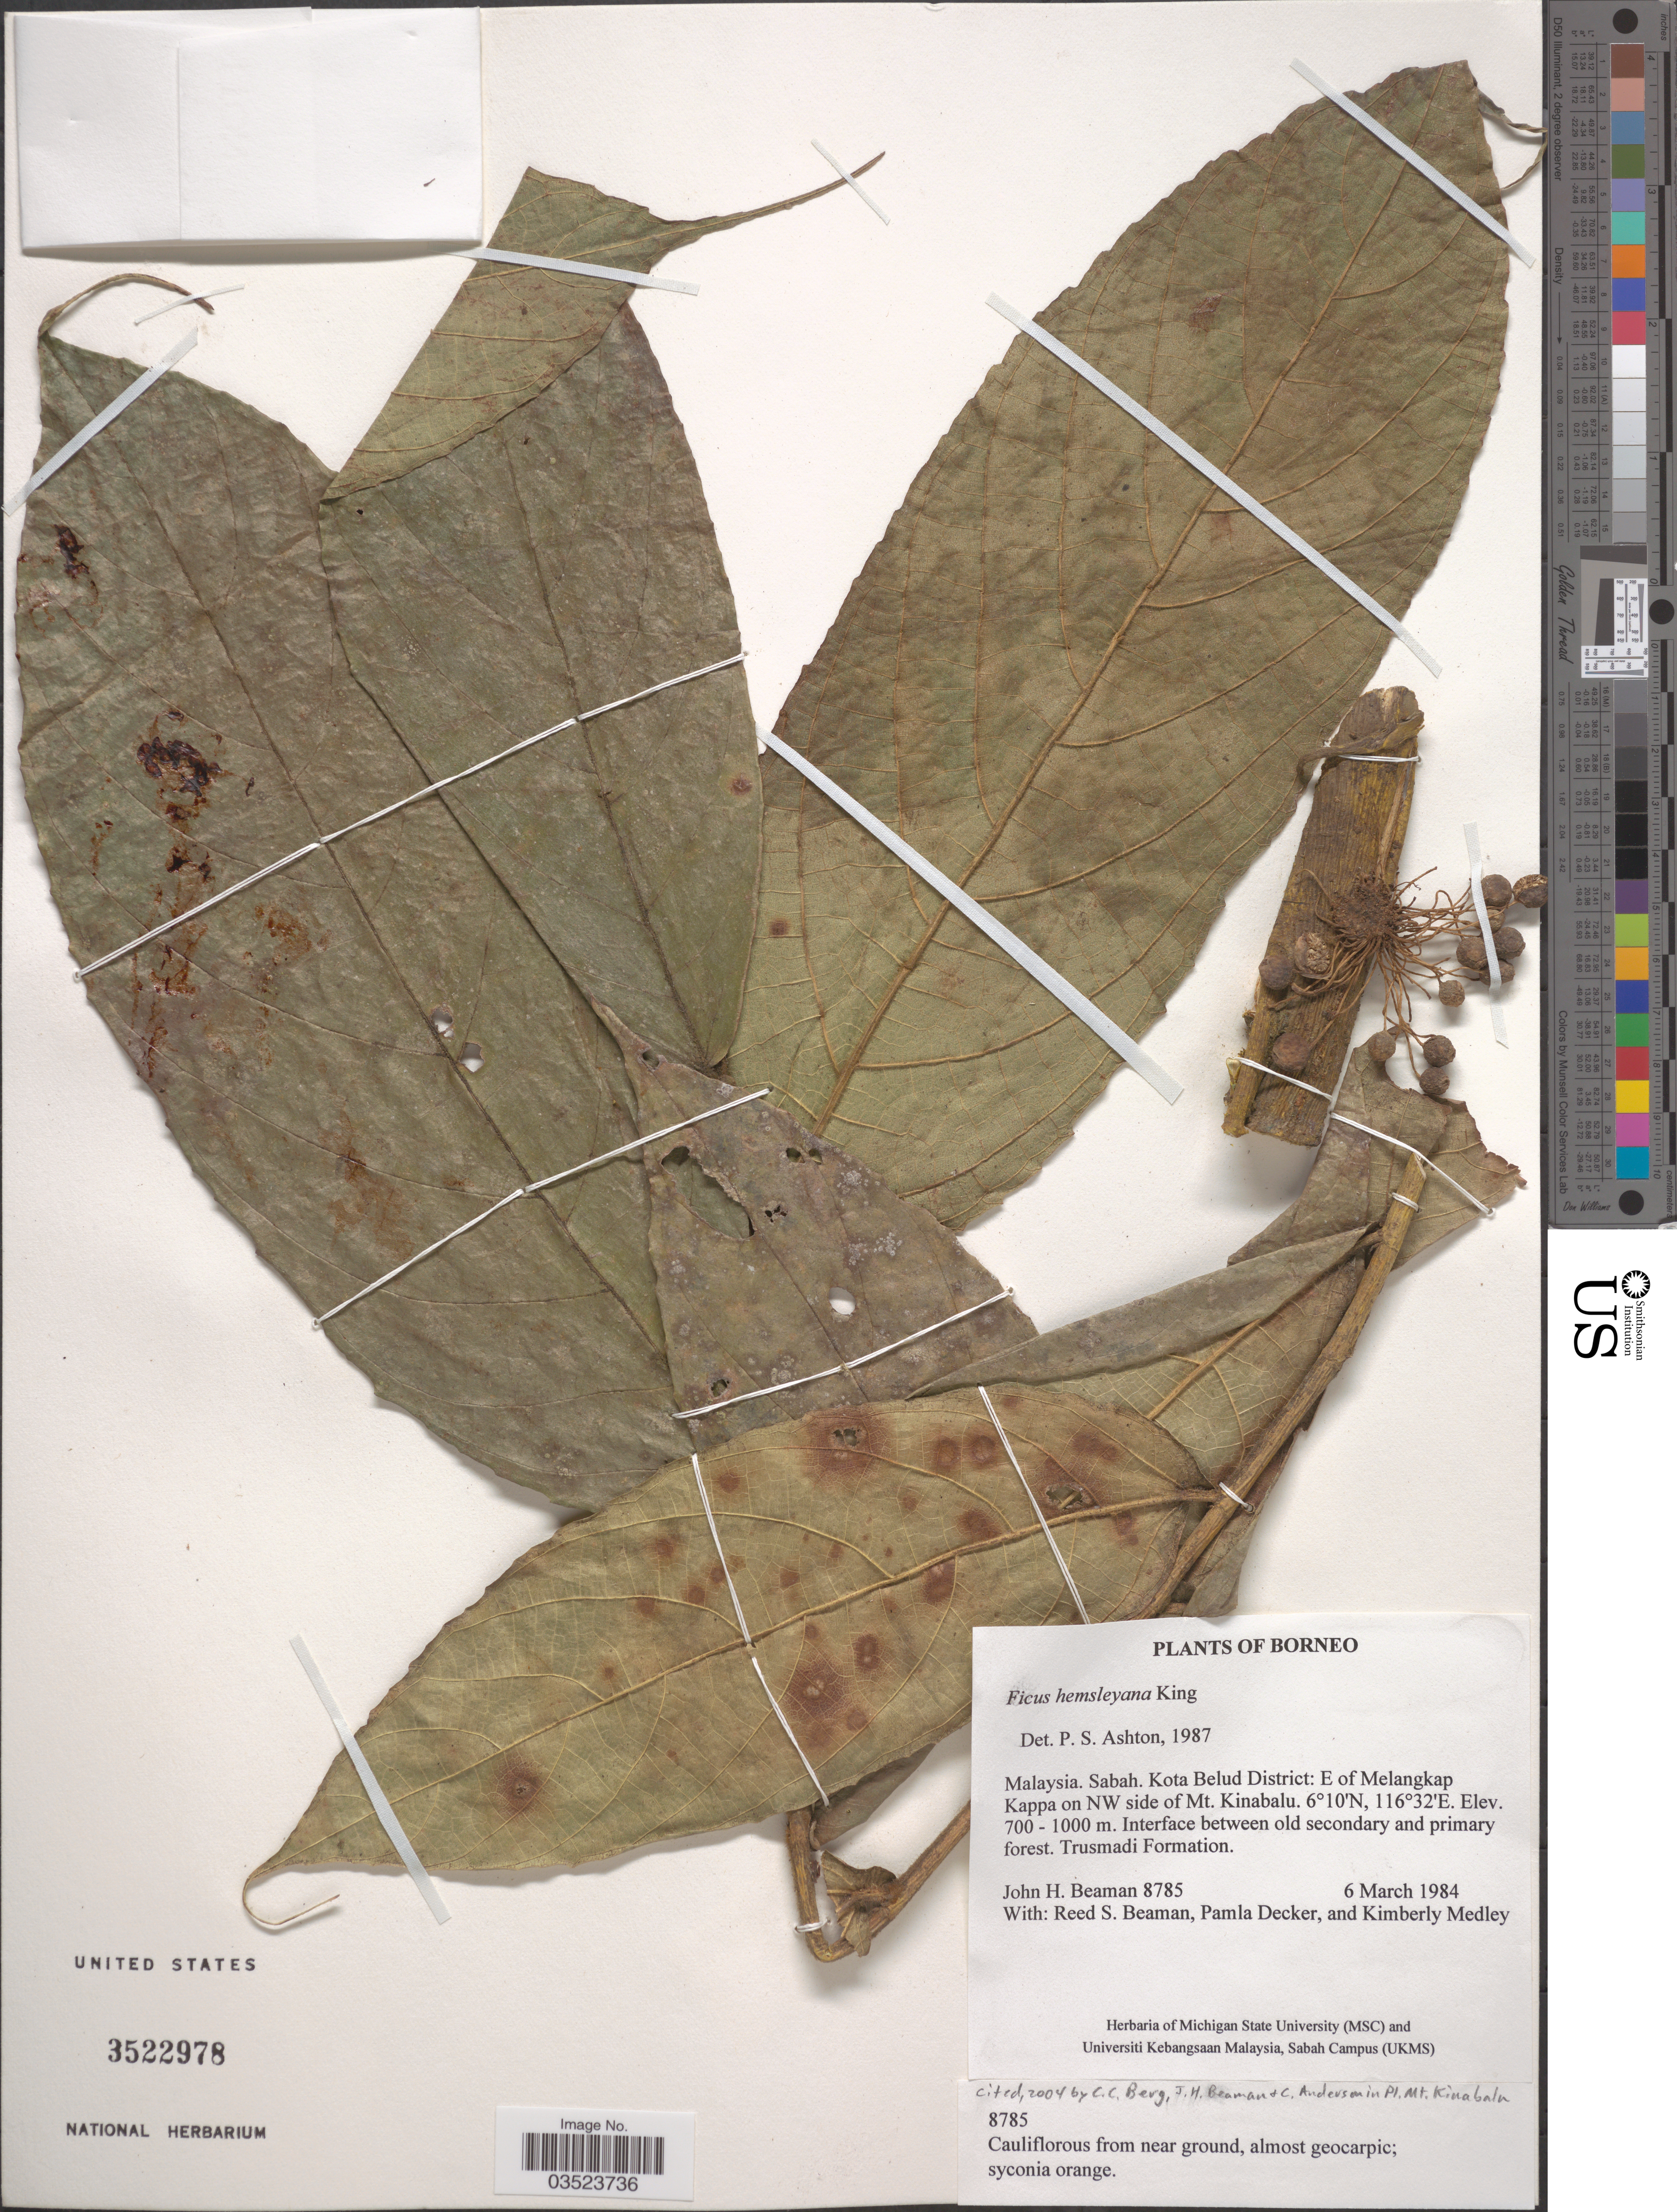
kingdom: Plantae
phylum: Tracheophyta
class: Magnoliopsida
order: Rosales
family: Moraceae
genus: Ficus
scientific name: Ficus hemsleyana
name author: King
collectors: J. H. Beaman, R. S. Beaman, P. Decker & K. Medley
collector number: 8785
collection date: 1984-03-06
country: Malaysia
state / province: Sabah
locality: Borneo. Kota Belud District: E of Melangkap Kappa on NW side of Mt. Kinabalu. Trusmadi Formation.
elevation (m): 700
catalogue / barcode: US 3522978